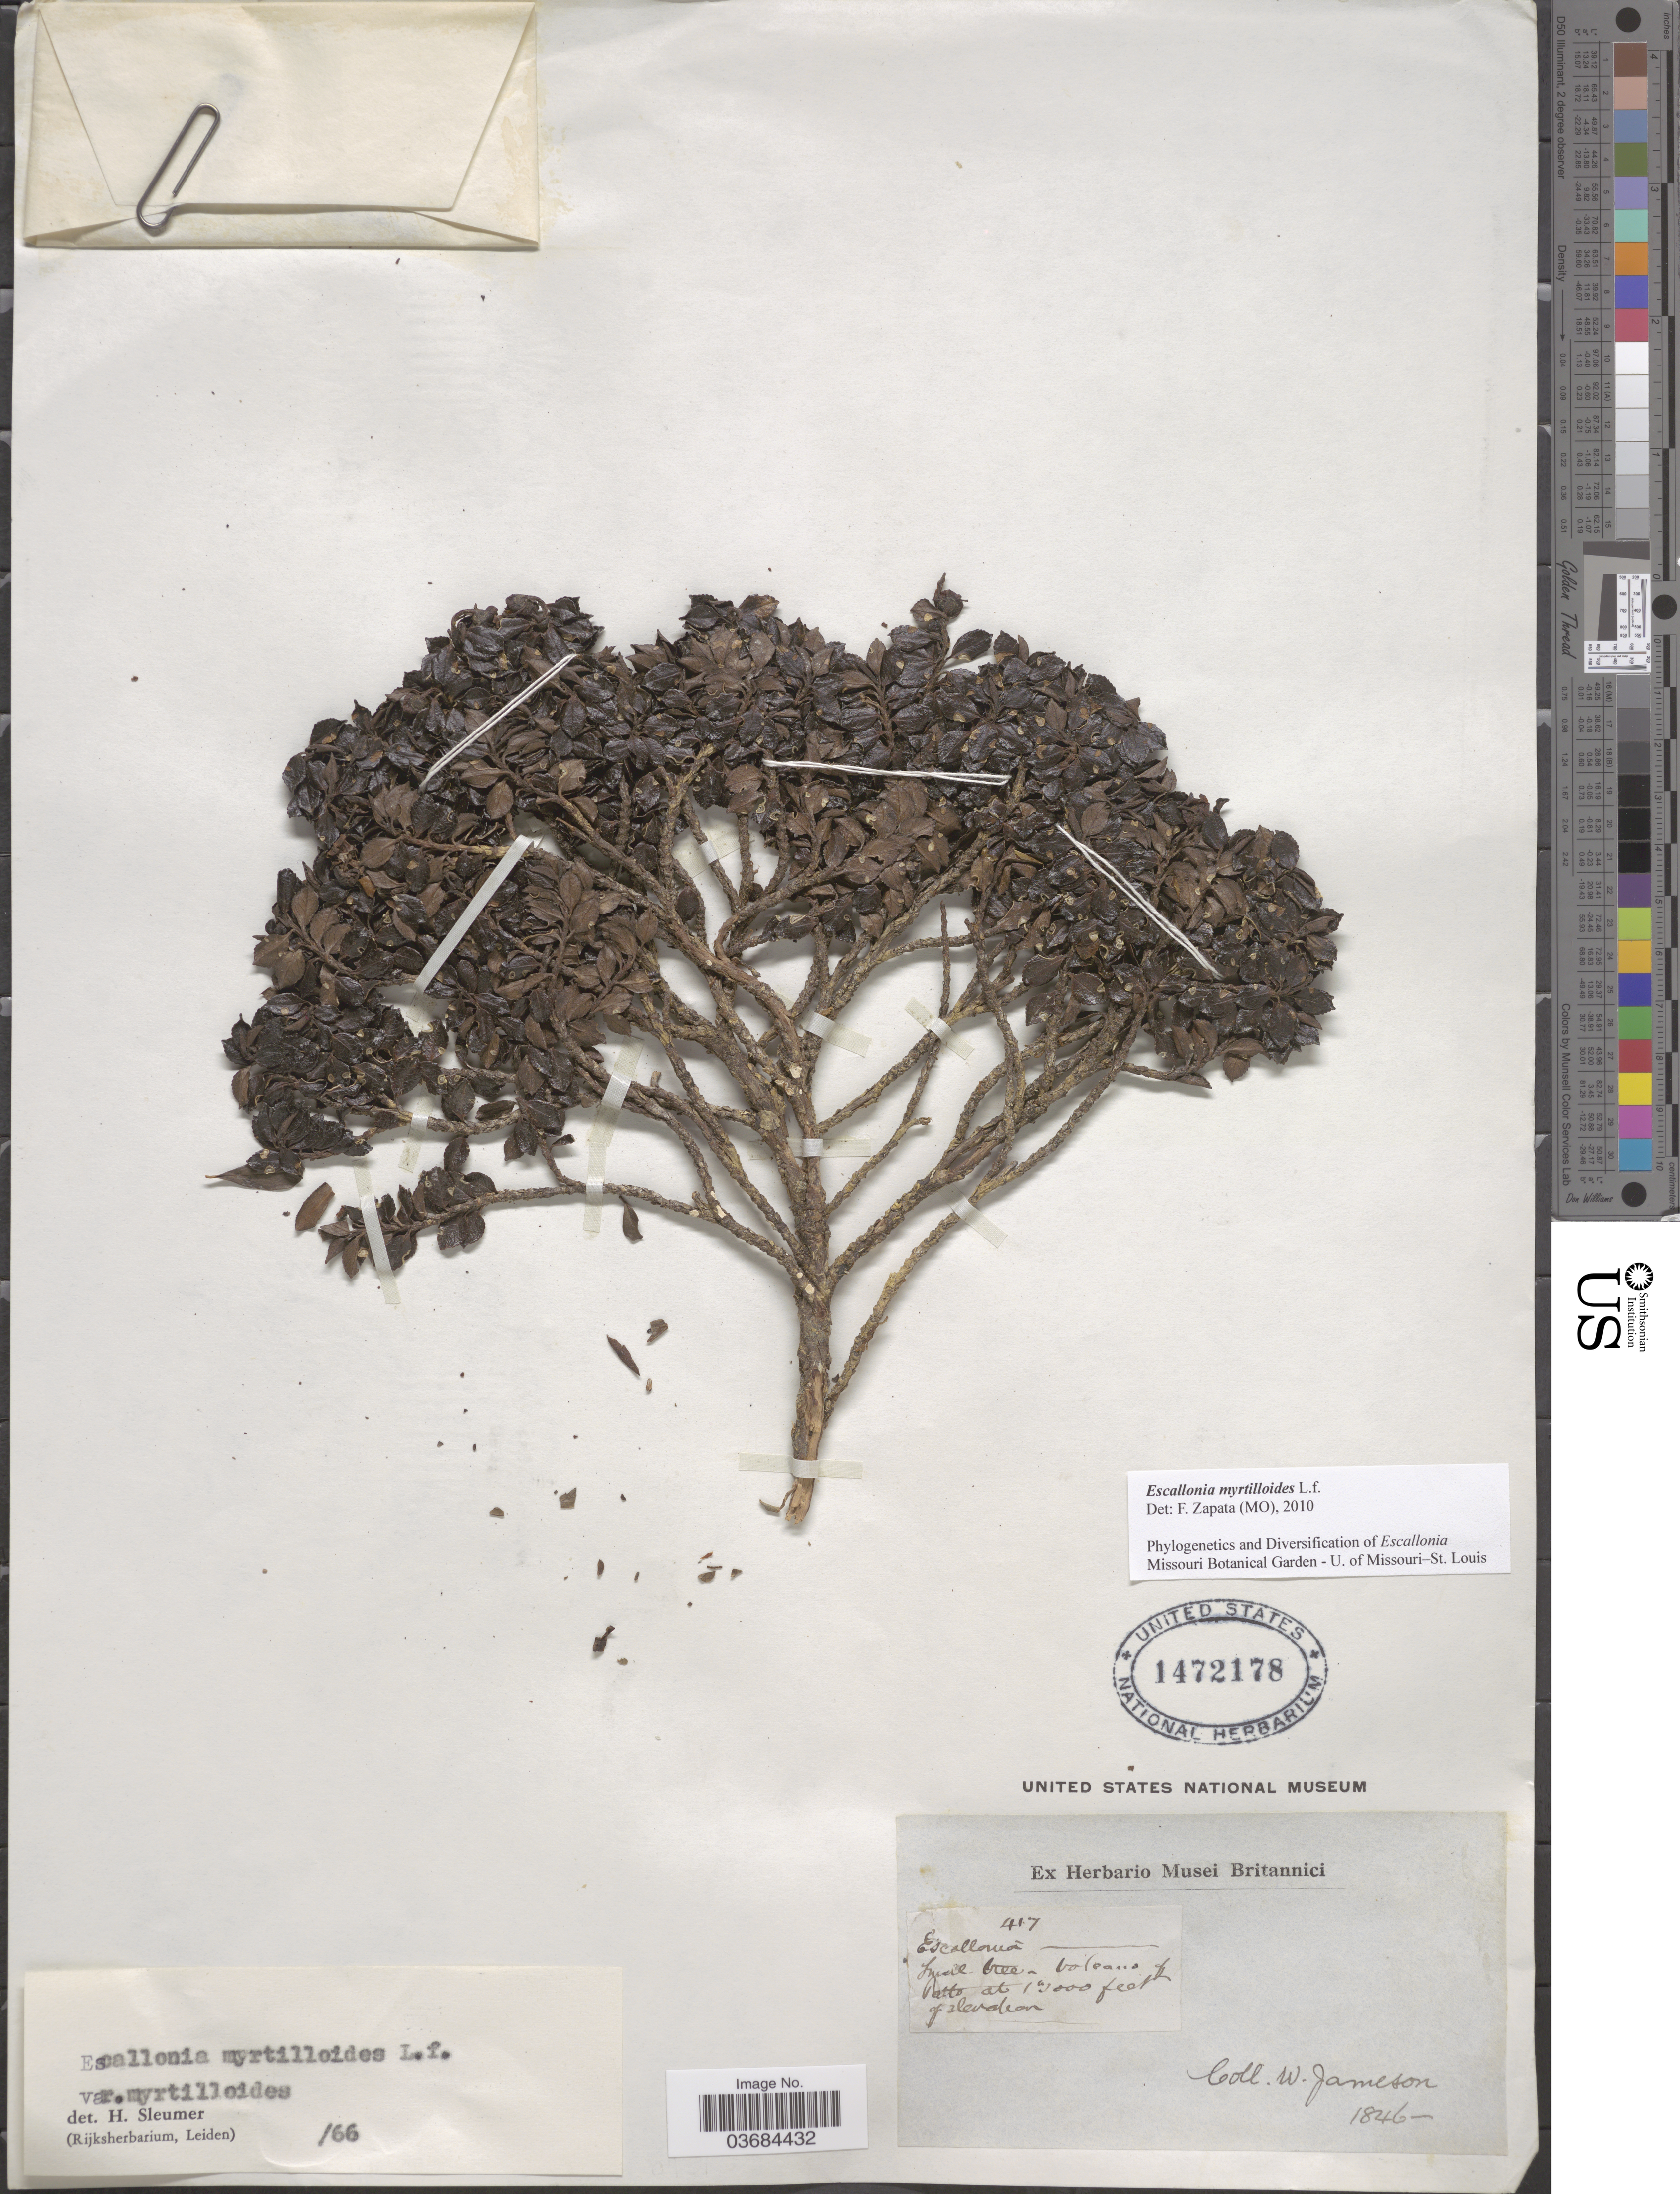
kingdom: Plantae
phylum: Tracheophyta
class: Magnoliopsida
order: Escalloniales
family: Escalloniaceae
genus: Escallonia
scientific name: Escallonia myrtilloides var. myrtilloides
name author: L. f.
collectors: W. Jameson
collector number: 417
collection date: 1846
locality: Volcano of Patto [interpreted]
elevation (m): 3962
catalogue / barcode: US 1472178